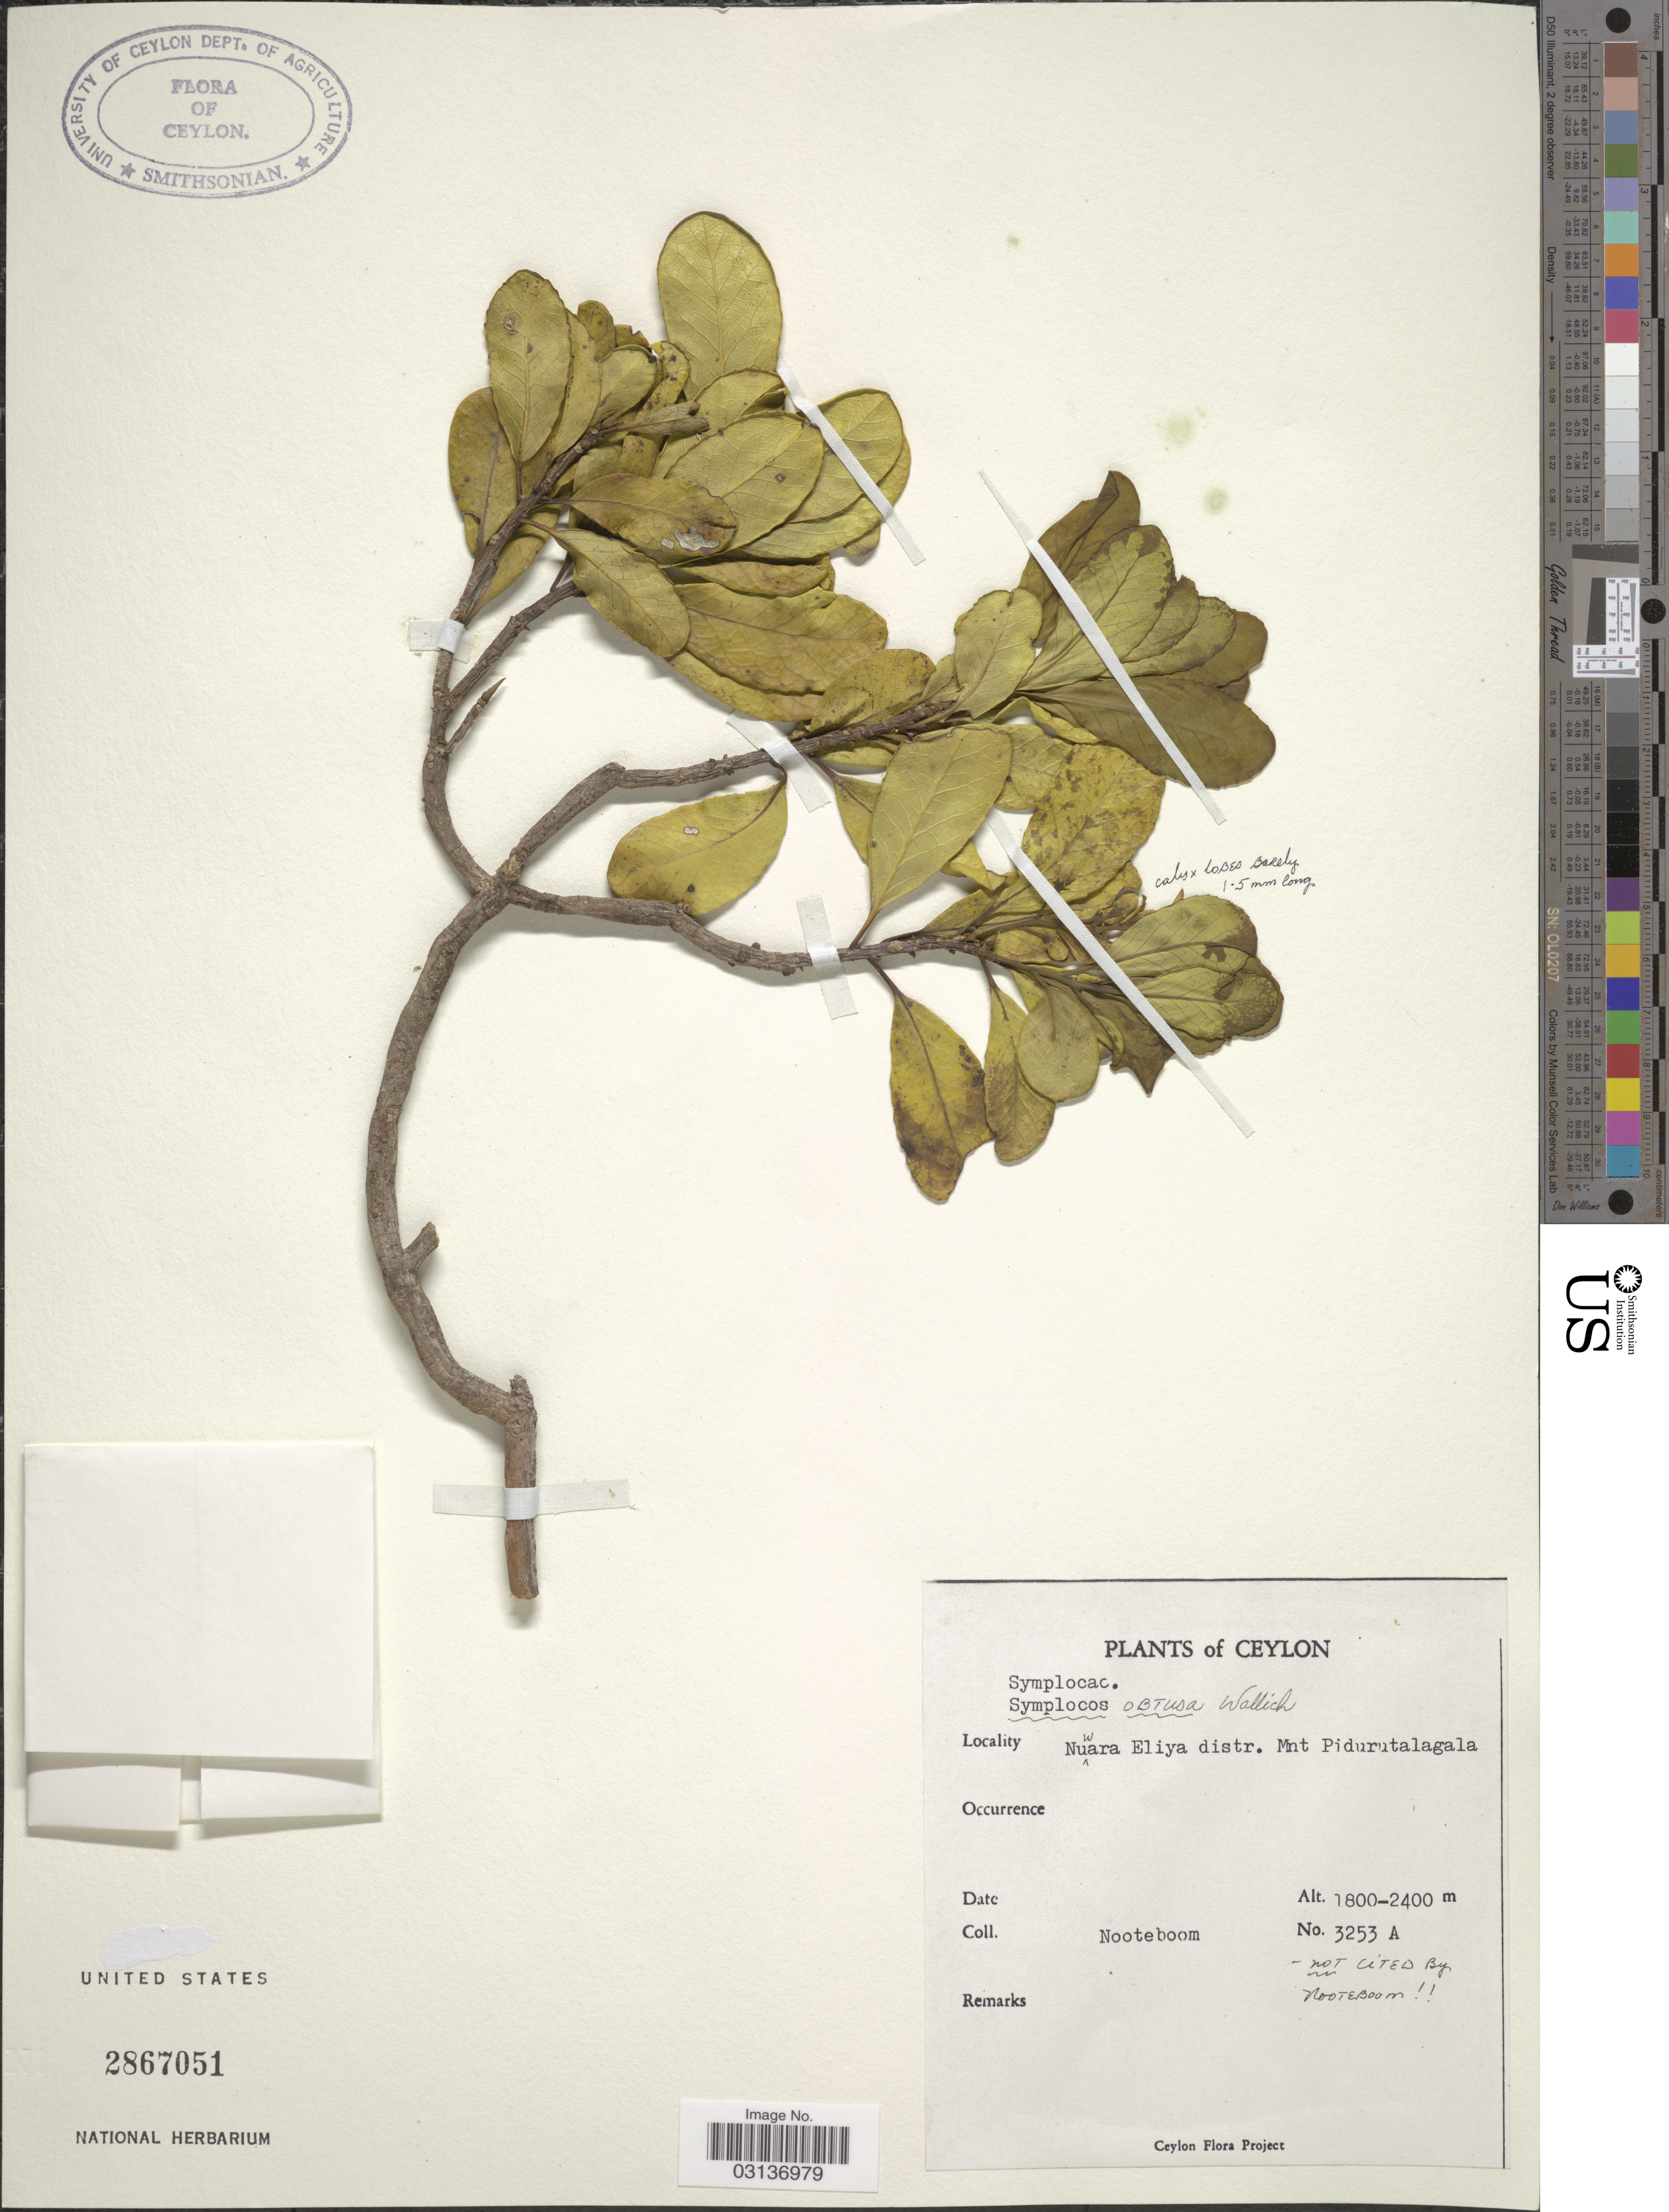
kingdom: Plantae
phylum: Tracheophyta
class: Magnoliopsida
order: Ericales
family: Symplocaceae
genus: Symplocos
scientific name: Symplocos obtusa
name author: Wall. ex G. Don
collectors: Nooteboom, --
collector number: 3253A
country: Sri Lanka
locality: Ceylon. Nuwara Eliya distr. Mnt Pidurutalagala.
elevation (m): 1800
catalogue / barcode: US 2867051